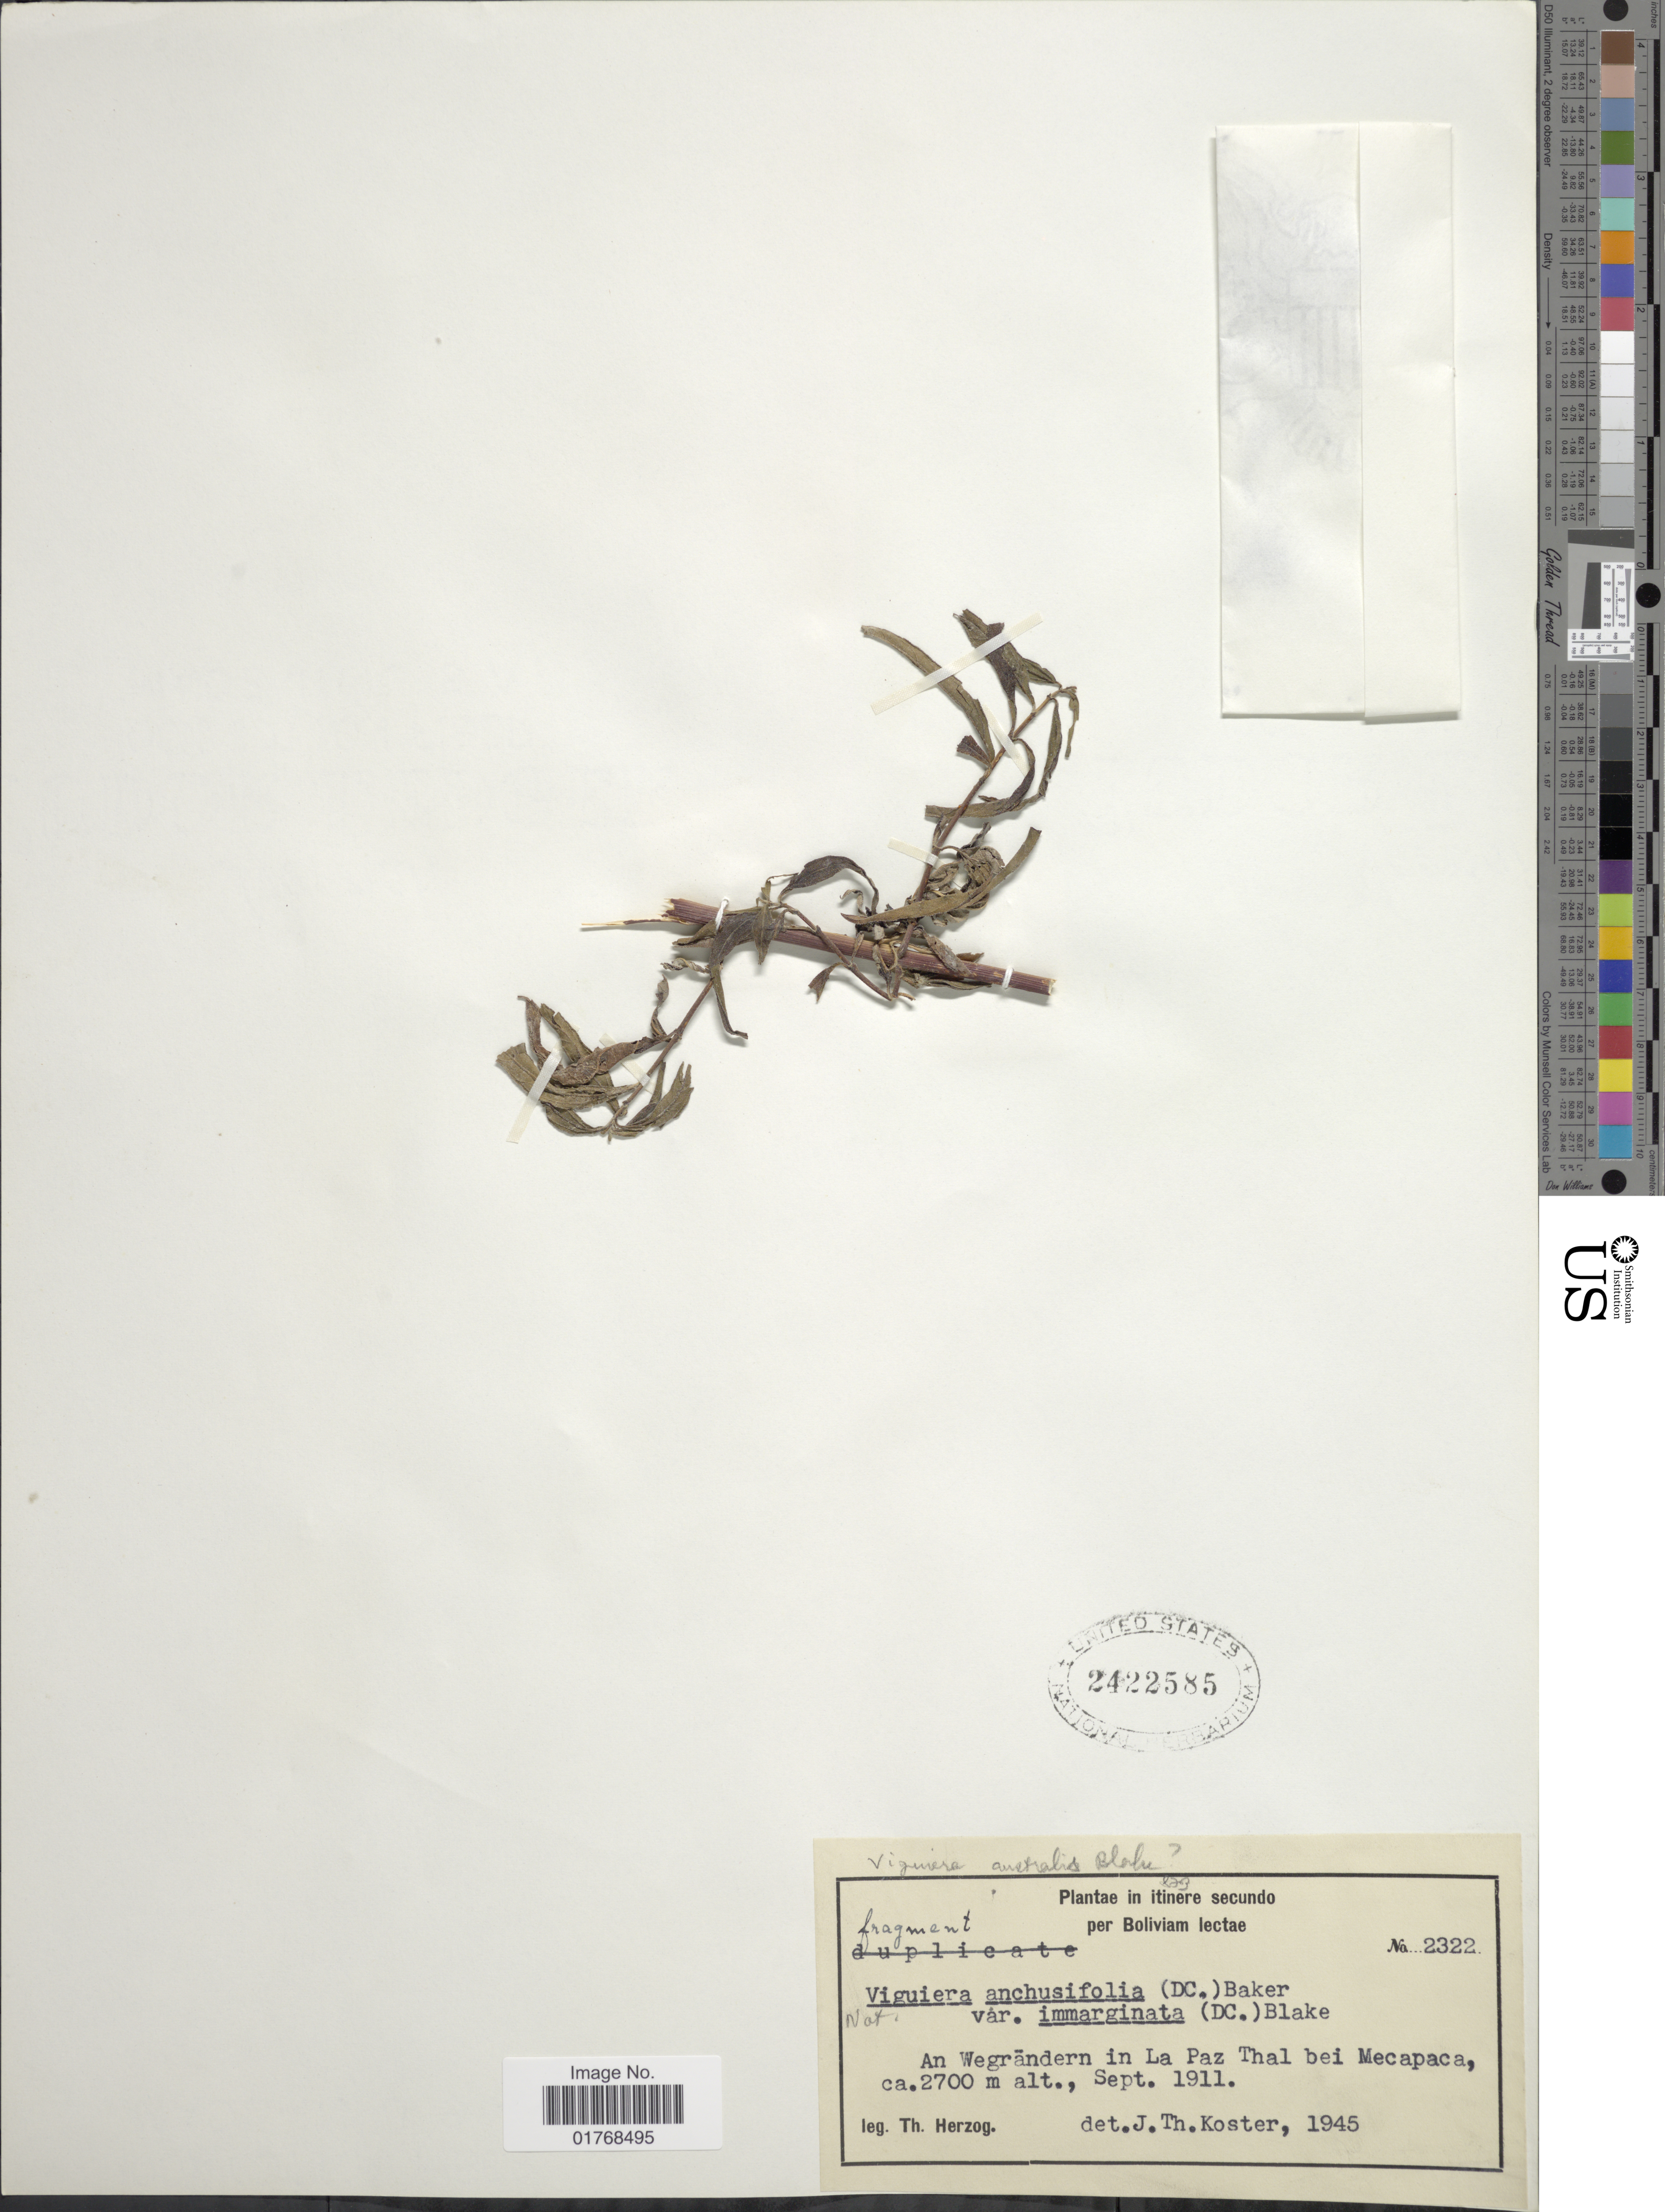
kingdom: Plantae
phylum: Tracheophyta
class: Magnoliopsida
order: Asterales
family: Asteraceae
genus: Viguiera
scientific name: Viguiera australis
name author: Blake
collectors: T. K. J. Herzog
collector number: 2322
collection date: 1911-09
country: Bolivia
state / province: La Paz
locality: Itinere secundo per Boliviam lectae. An Wegrändern in La Paz Thal bei Mecapaca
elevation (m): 2700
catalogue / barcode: US 2422585